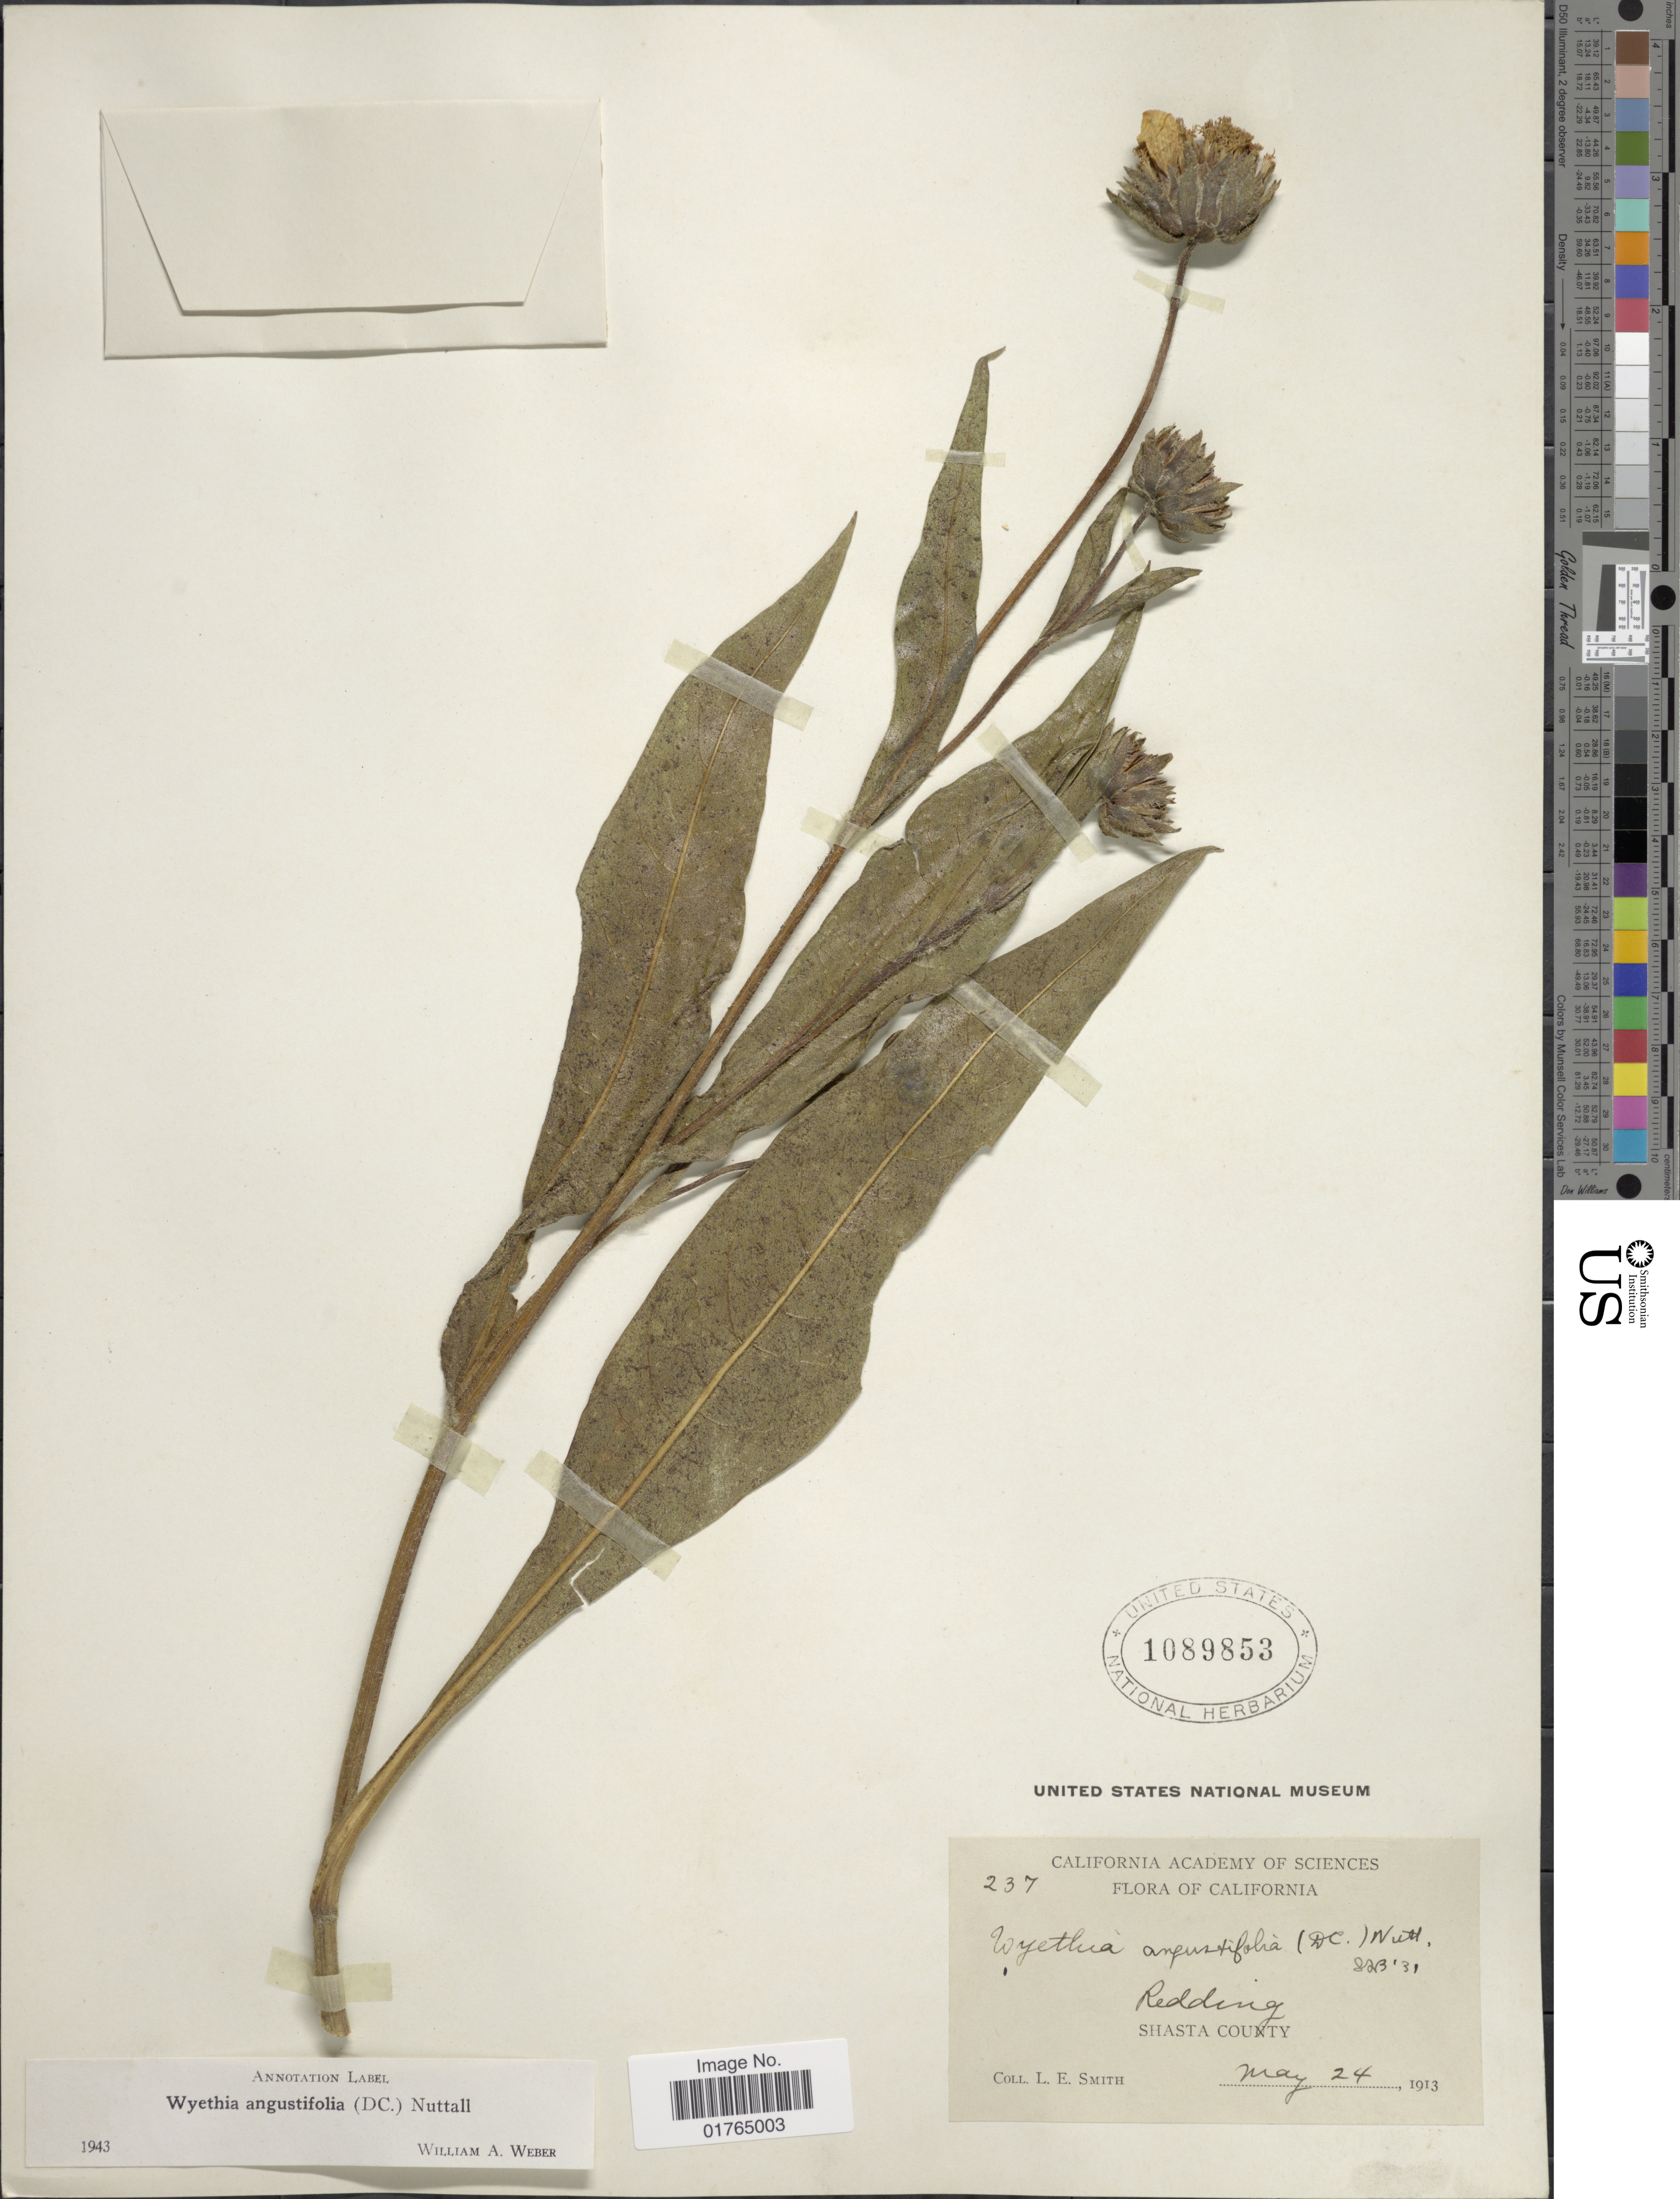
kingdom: Plantae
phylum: Tracheophyta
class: Magnoliopsida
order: Asterales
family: Asteraceae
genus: Wyethia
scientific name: Wyethia angustifolia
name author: (DC.) Nutt.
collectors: L. E. Smith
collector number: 237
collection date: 1913-05-24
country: United States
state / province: California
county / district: Shasta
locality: Redding, Shasta County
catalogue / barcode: US 1089853